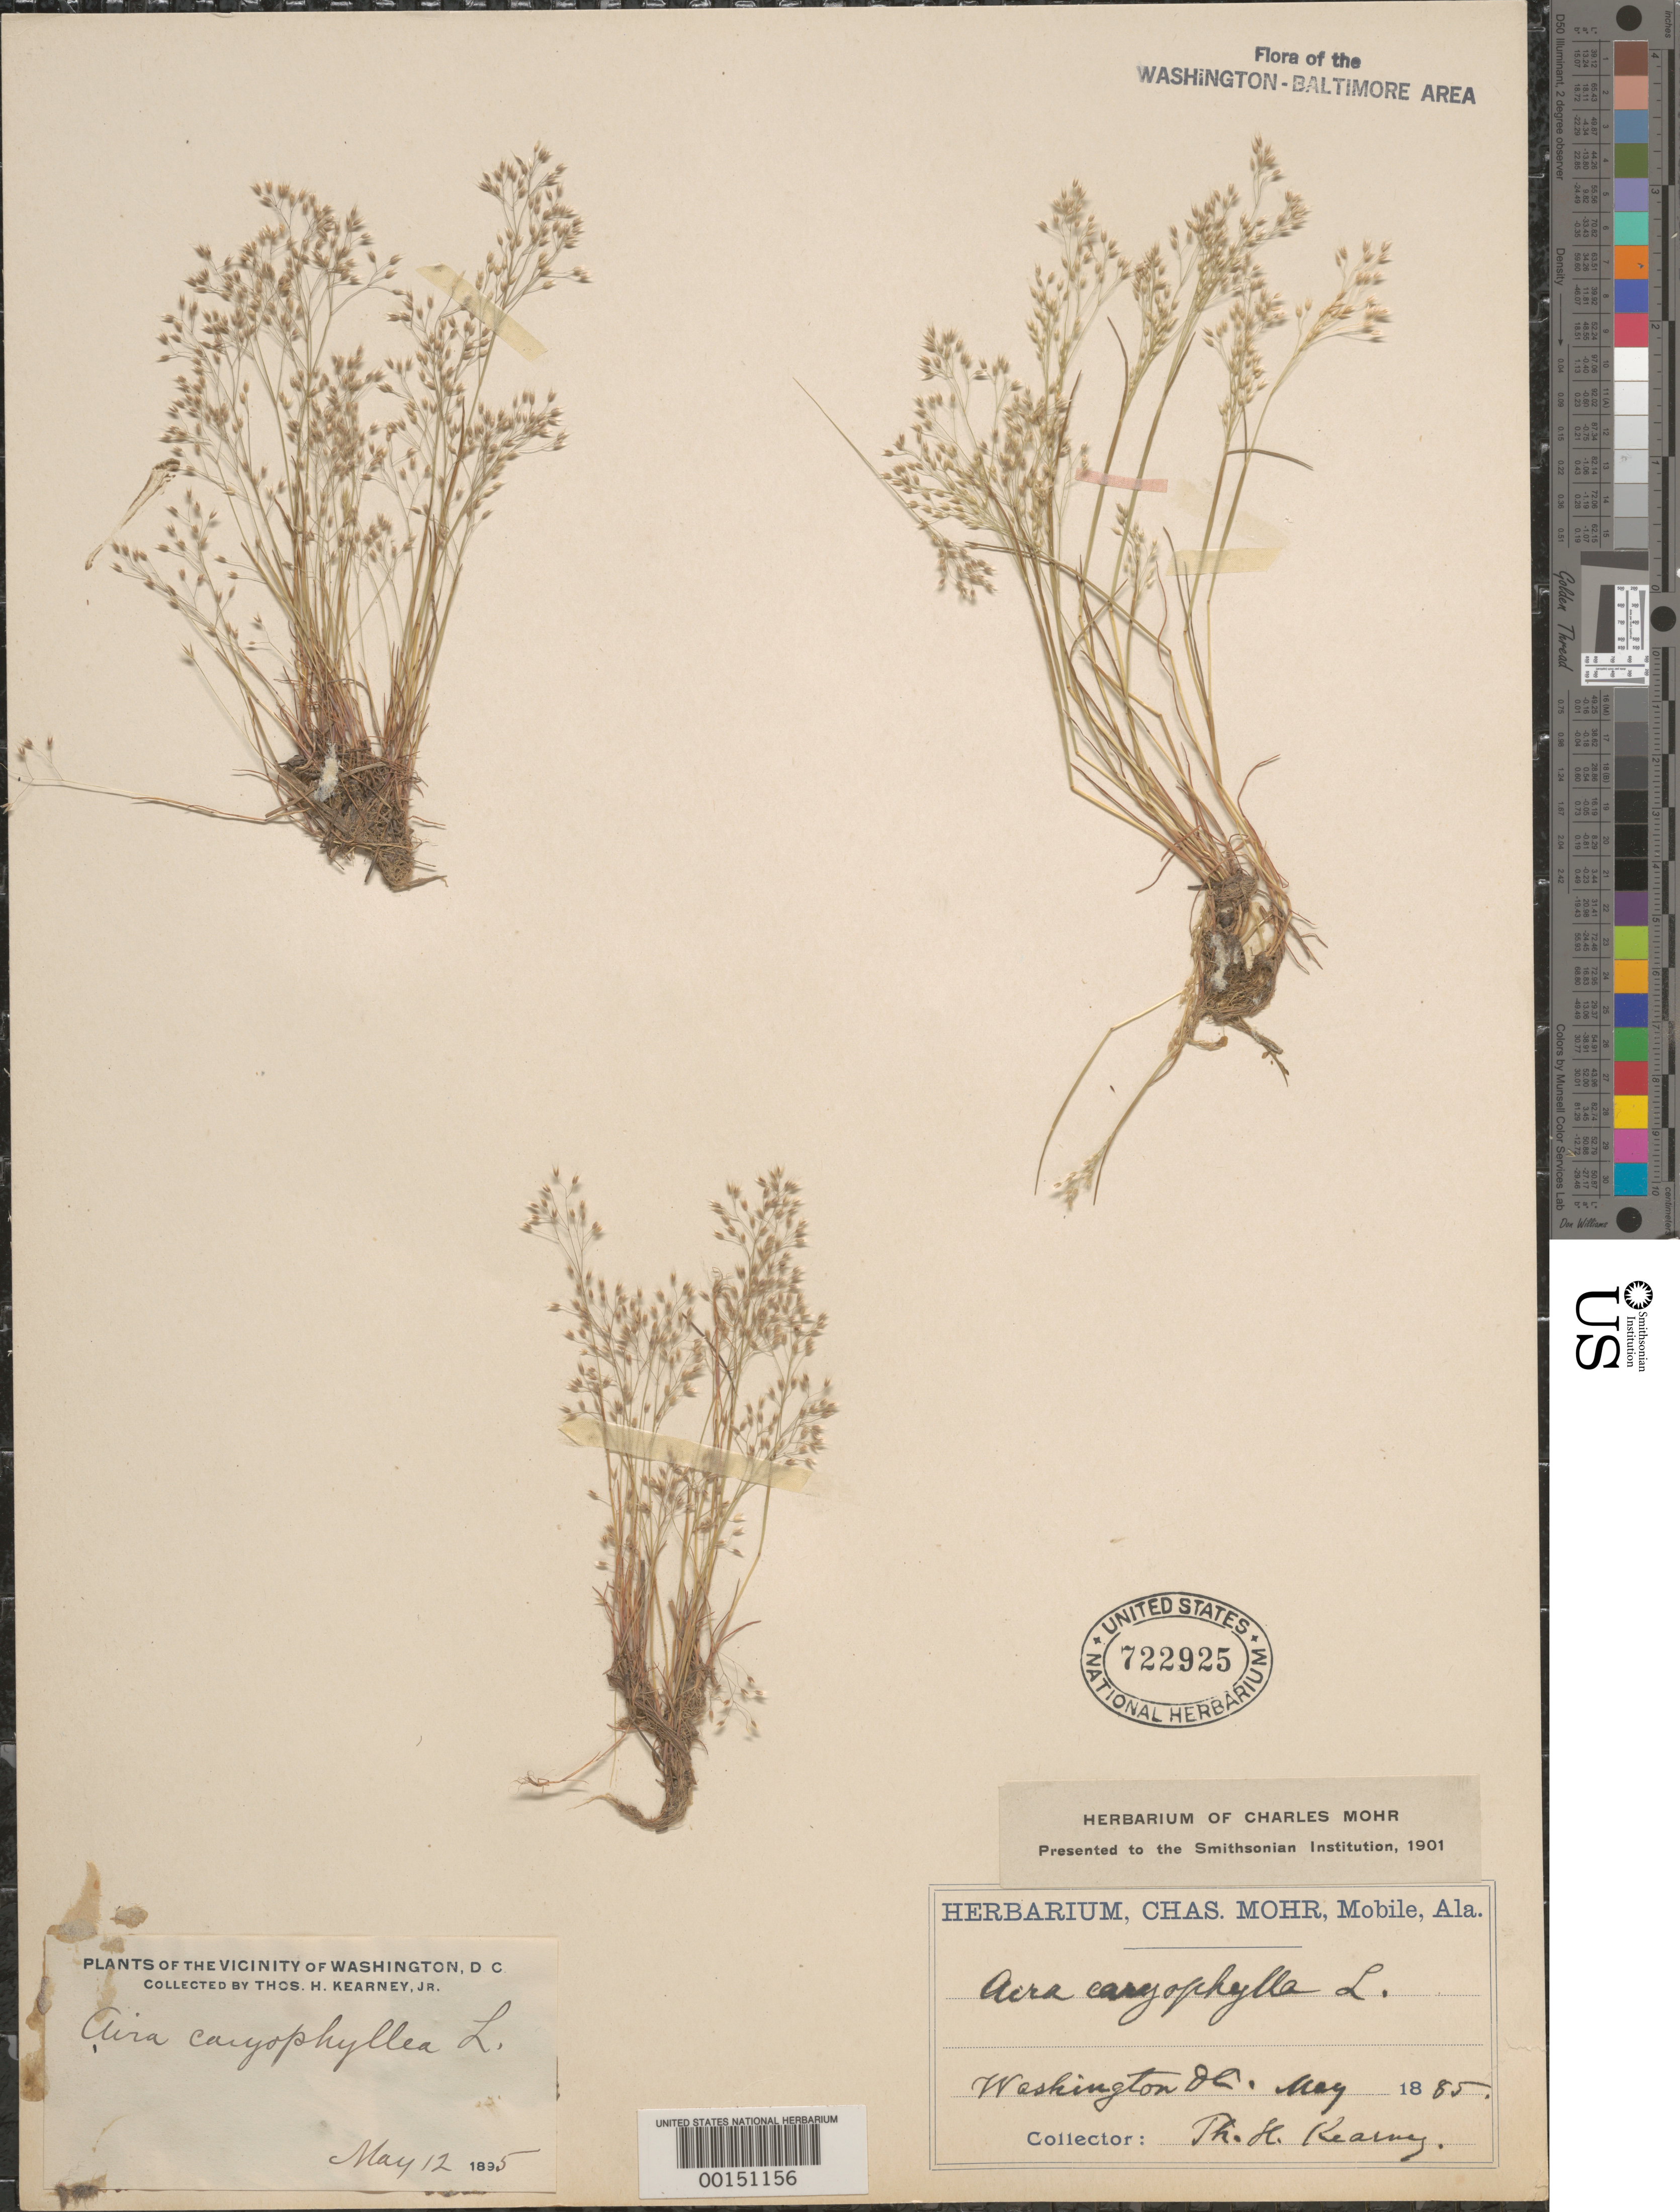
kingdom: Plantae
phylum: Tracheophyta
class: Liliopsida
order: Poales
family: Poaceae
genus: Aira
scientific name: Aira caryophyllea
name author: L.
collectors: T. H. Kearney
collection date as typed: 12 May 1885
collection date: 1885-05-12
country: United States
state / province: District of Columbia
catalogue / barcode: US 722925